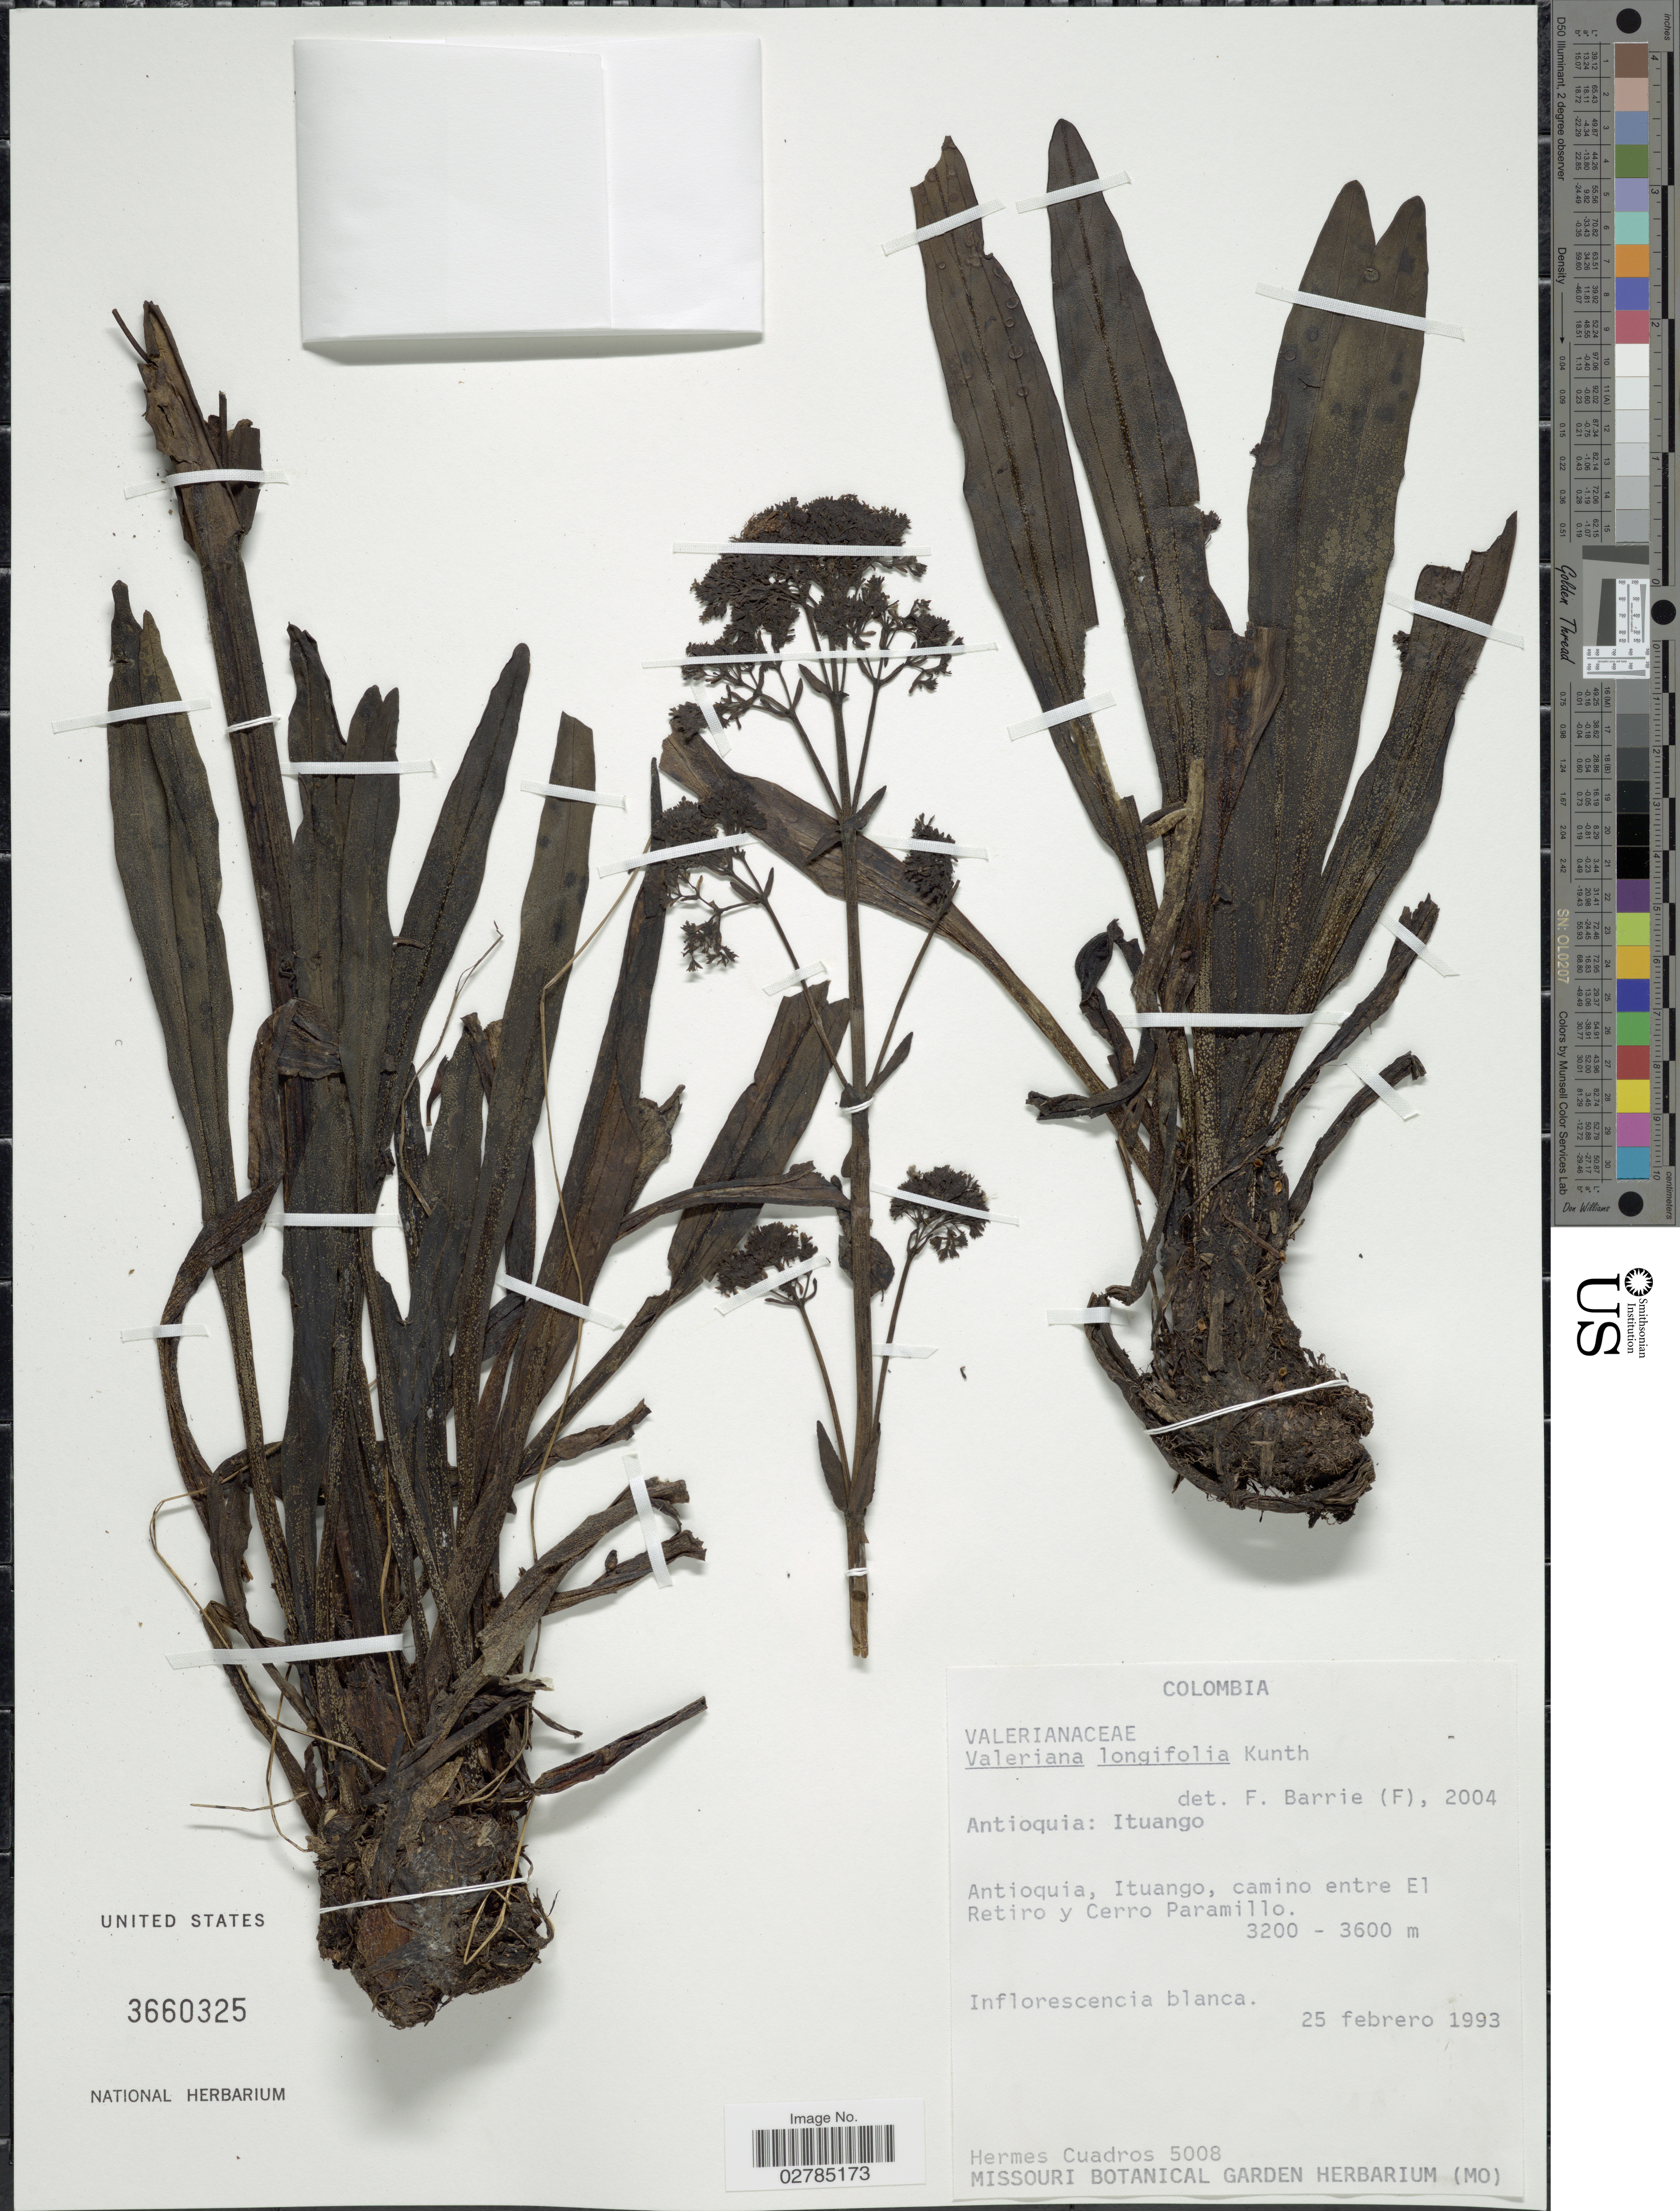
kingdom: Plantae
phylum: Tracheophyta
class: Magnoliopsida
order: Dipsacales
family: Caprifoliaceae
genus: Valeriana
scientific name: Valeriana pilosa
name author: Ruiz & Pav.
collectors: H. Cuadros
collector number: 5008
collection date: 1993-02-25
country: Colombia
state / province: Antioquia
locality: Ituango, camino entre El Retiro y Cerro Paramillo.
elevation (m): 3200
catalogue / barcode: US 3660325